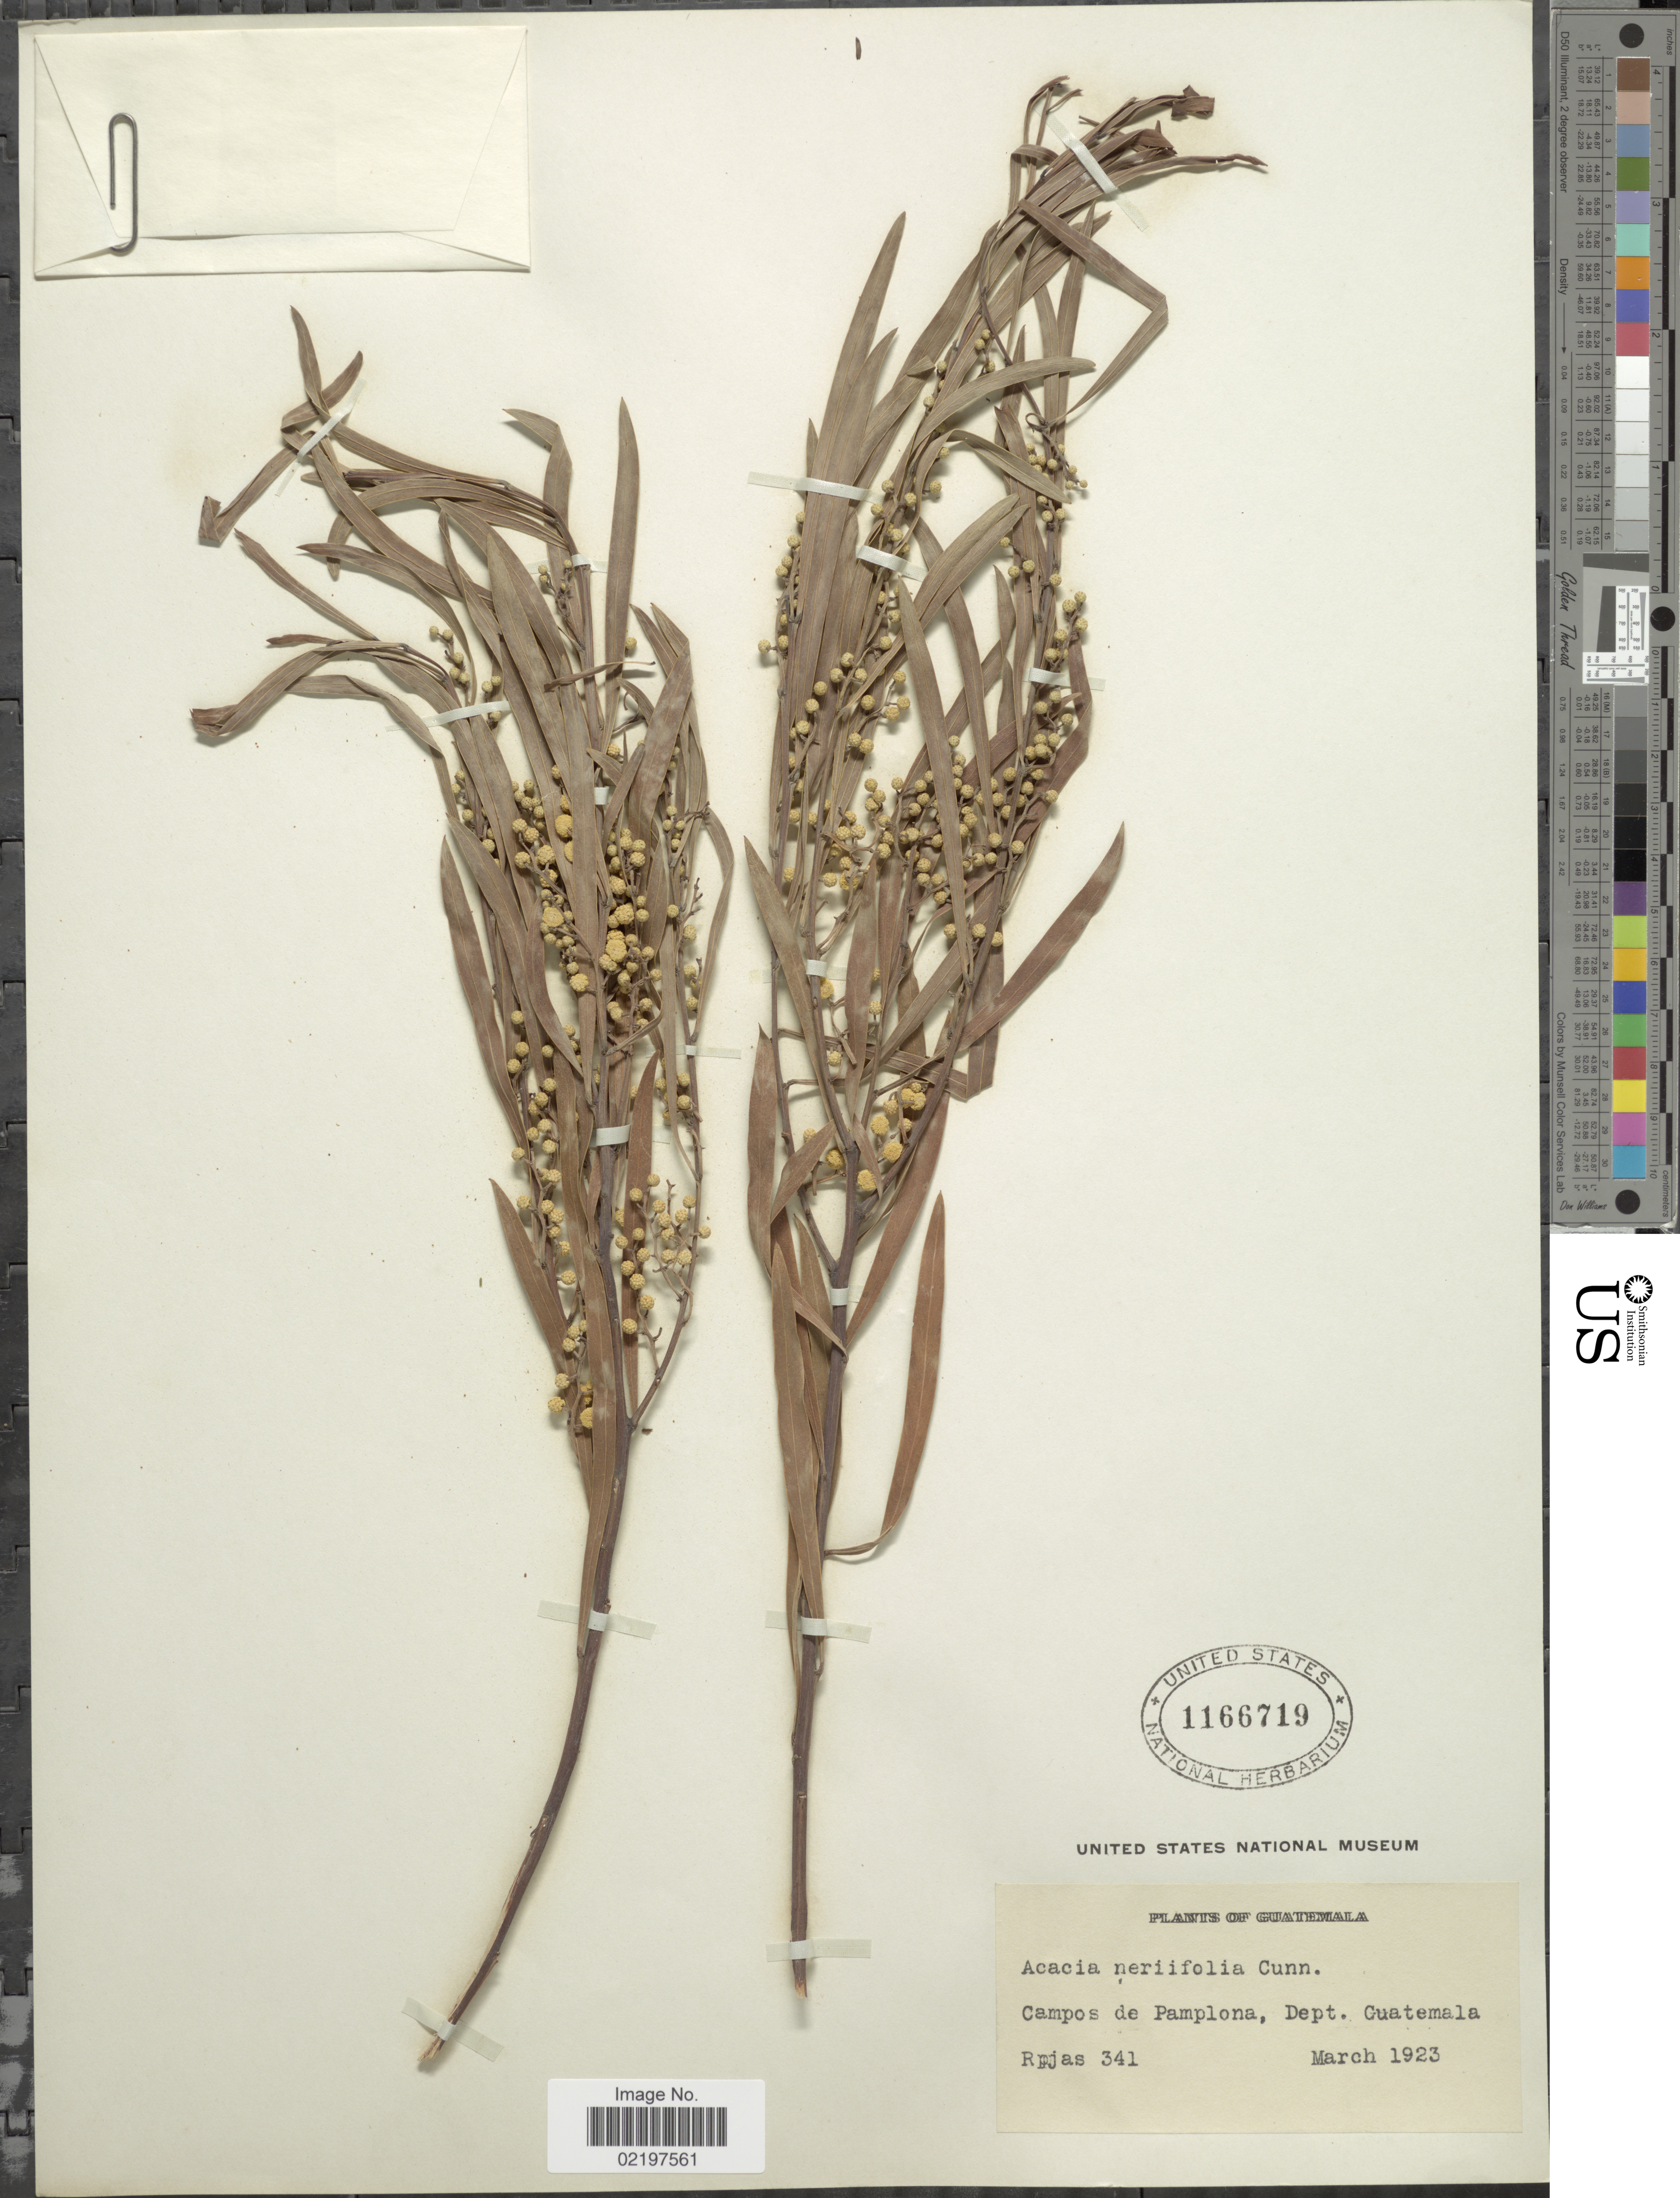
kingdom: Plantae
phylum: Tracheophyta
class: Magnoliopsida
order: Fabales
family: Fabaceae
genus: Acacia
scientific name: Acacia neriifolia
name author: A. Cunn. ex Benth.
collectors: Rojas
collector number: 341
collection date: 1923-03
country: Guatemala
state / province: Guatemala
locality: Campos de Pamplona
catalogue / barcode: US 1166719